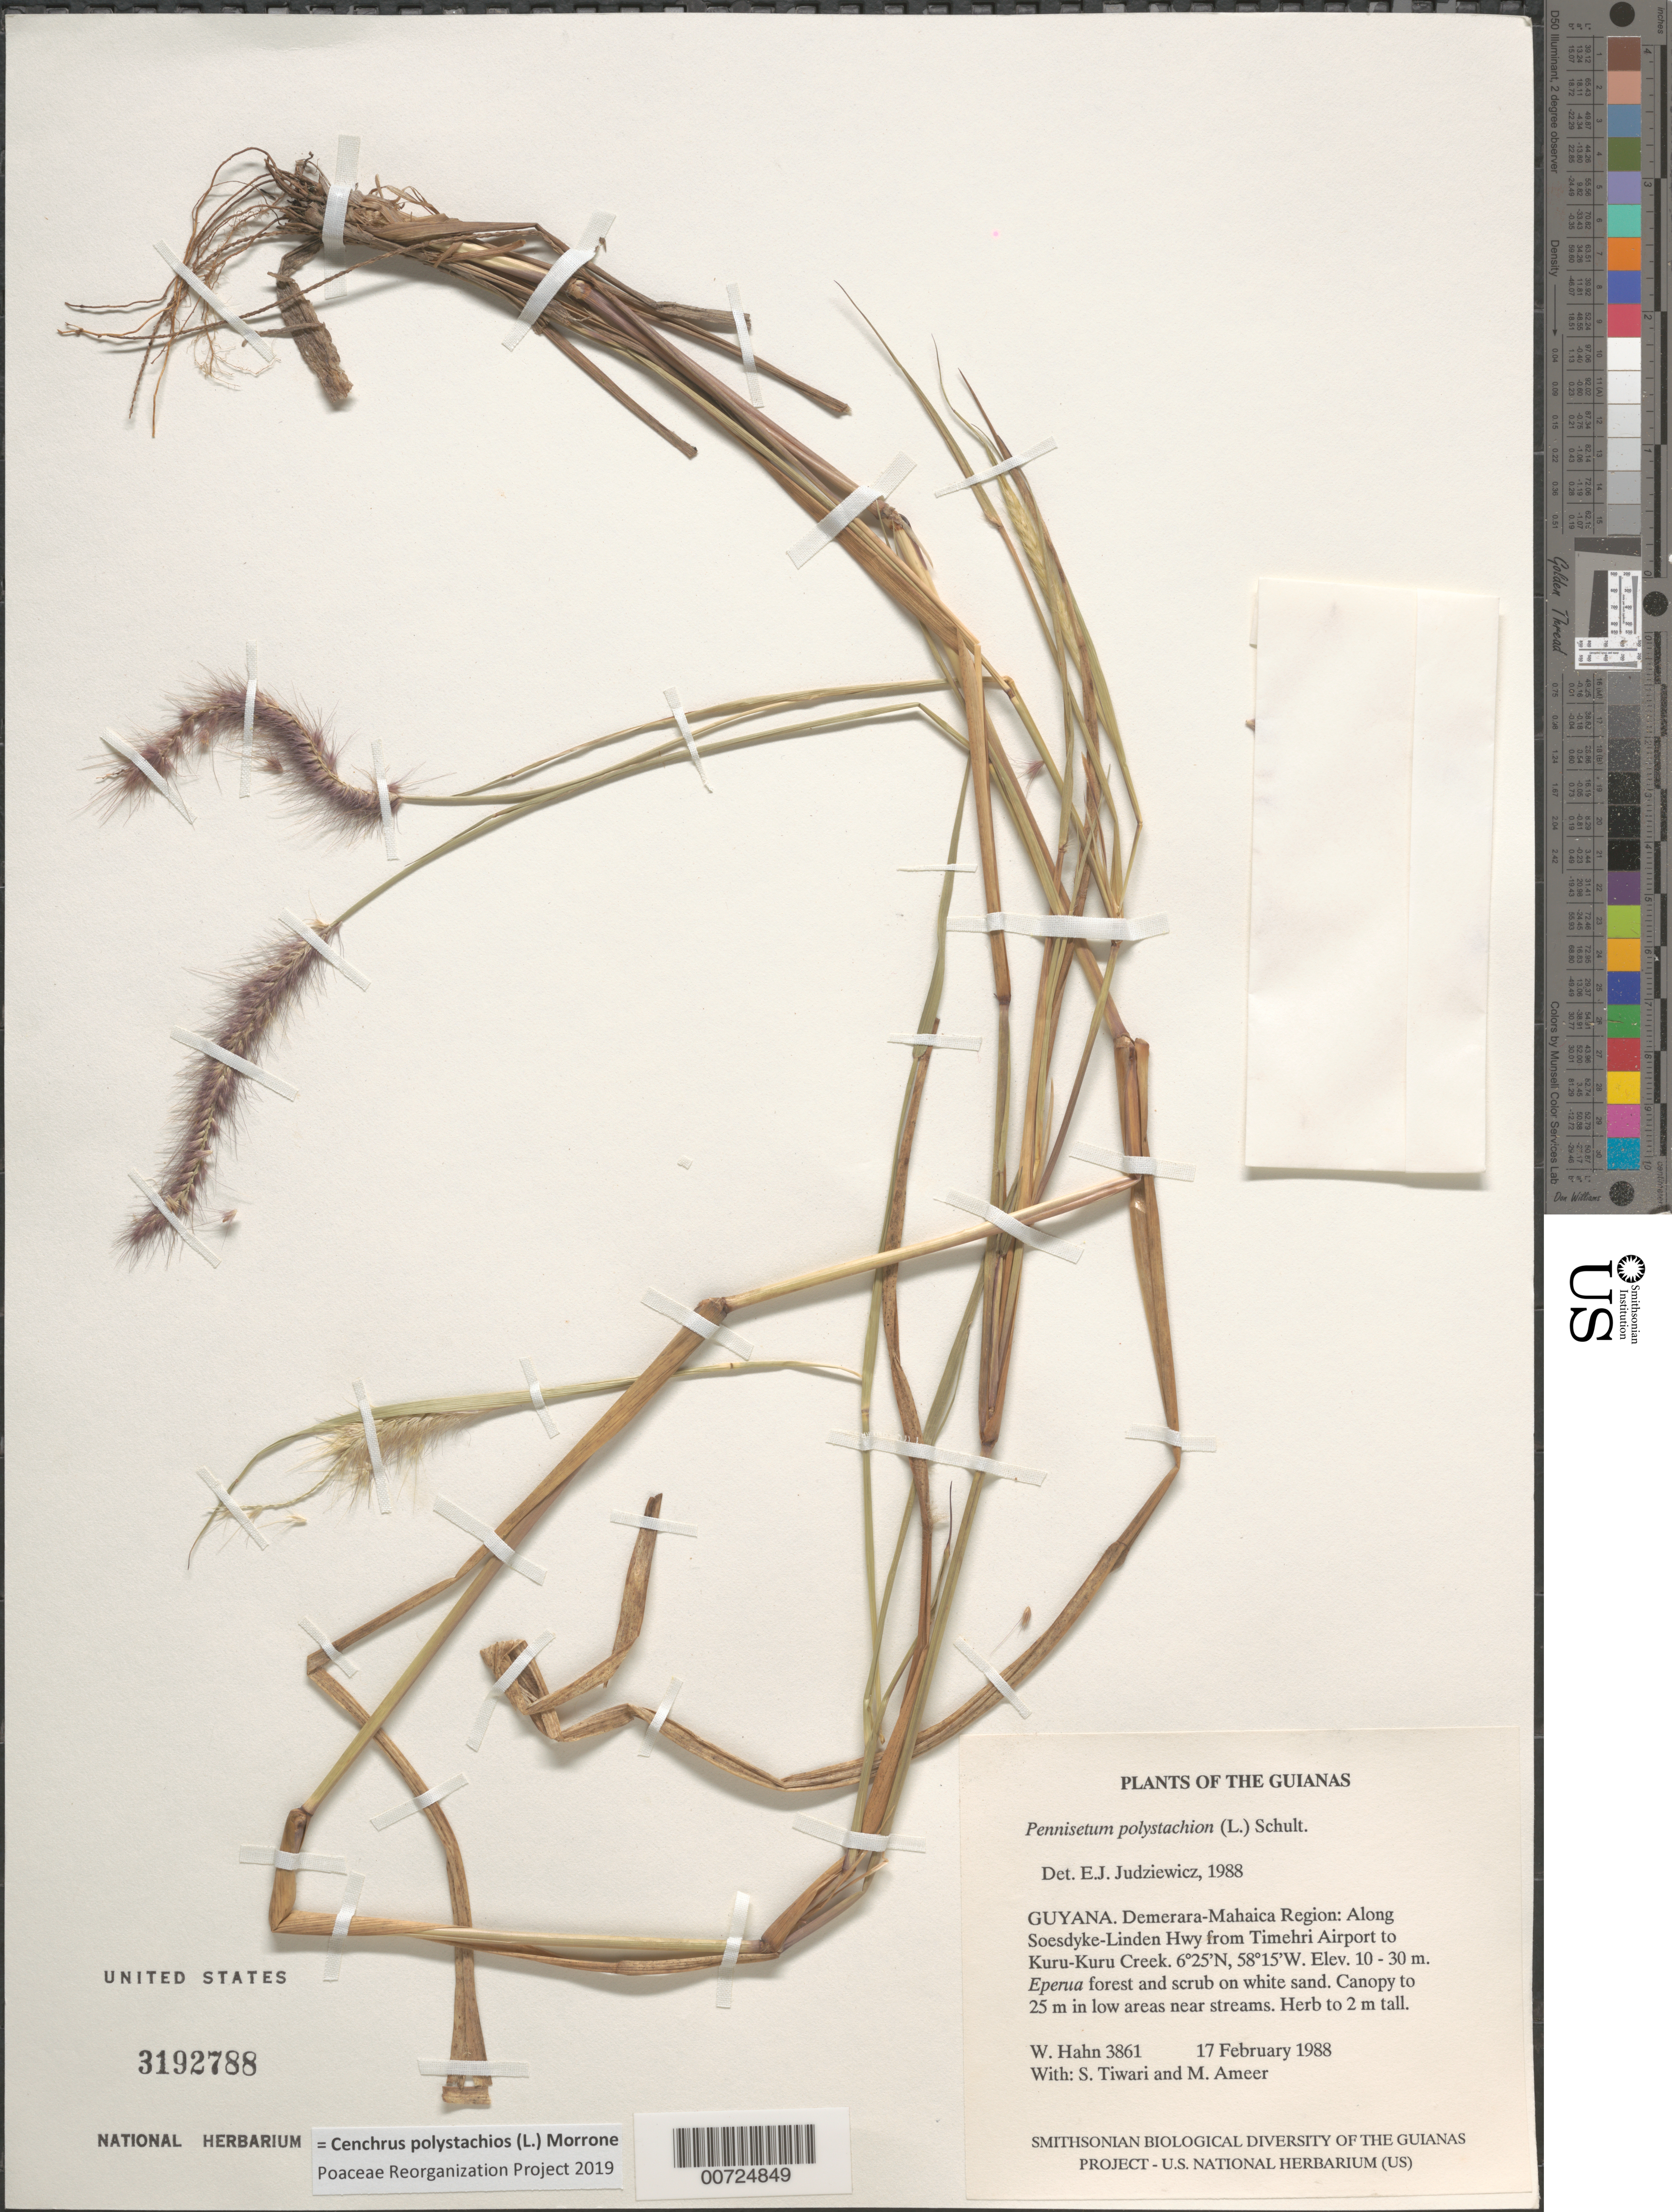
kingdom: Plantae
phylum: Tracheophyta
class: Liliopsida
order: Poales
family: Poaceae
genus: Cenchrus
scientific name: Cenchrus polystachios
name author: (L.) Morrone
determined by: Poaceae Reorganization Project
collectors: W. Hahn, S. Tiwari & M. Ameer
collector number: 3861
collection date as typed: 17 February 1988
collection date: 1988-02-17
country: Guyana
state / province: Demerara-Mahaica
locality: Along Soesdyke-Linden Hwy from Timehri Airport to Kuru-Kuru Creek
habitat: Eperua forest and scrub on white sand. Canopy to 25 m in low areas near streams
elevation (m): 10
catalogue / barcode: US 3192788